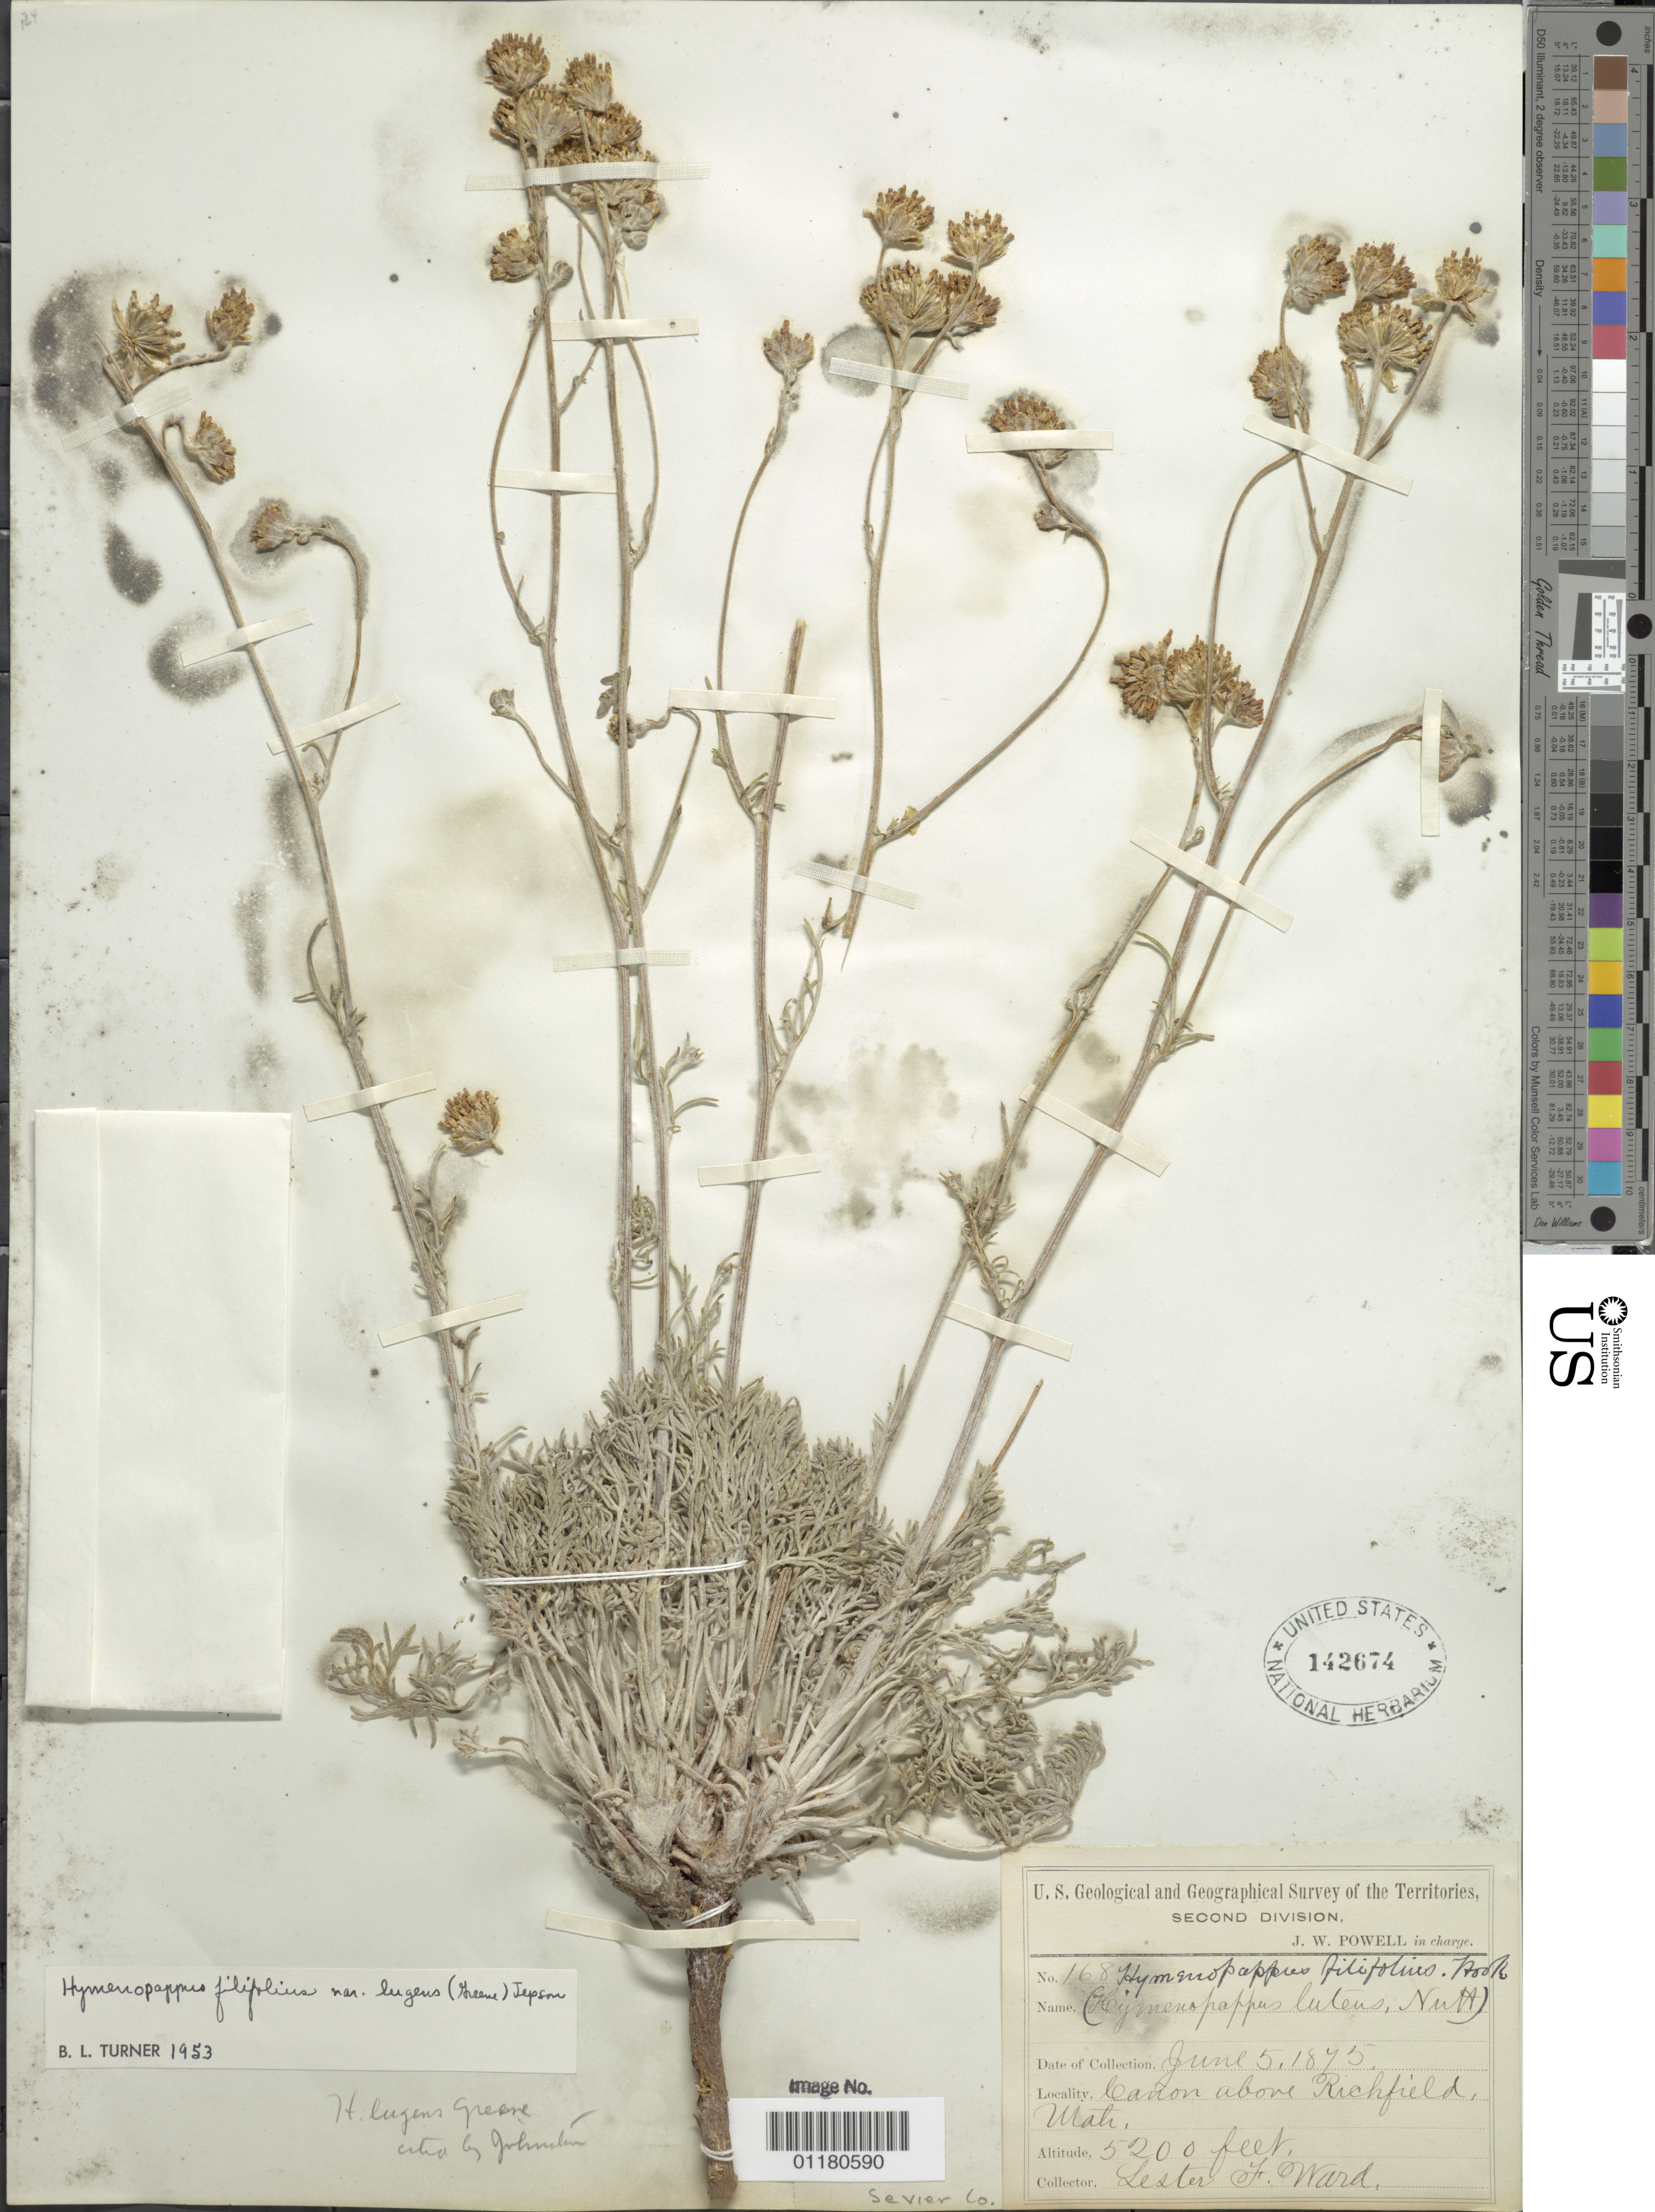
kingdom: Plantae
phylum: Tracheophyta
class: Magnoliopsida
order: Asterales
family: Asteraceae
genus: Hymenopappus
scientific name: Hymenopappus filifolius var. lugens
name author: (Greene) Jeps.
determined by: Turner, B. L.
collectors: L. F. Ward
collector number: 168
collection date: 1875-06-05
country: United States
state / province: Utah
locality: Canyon above Richfield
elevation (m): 1585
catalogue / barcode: US 142674